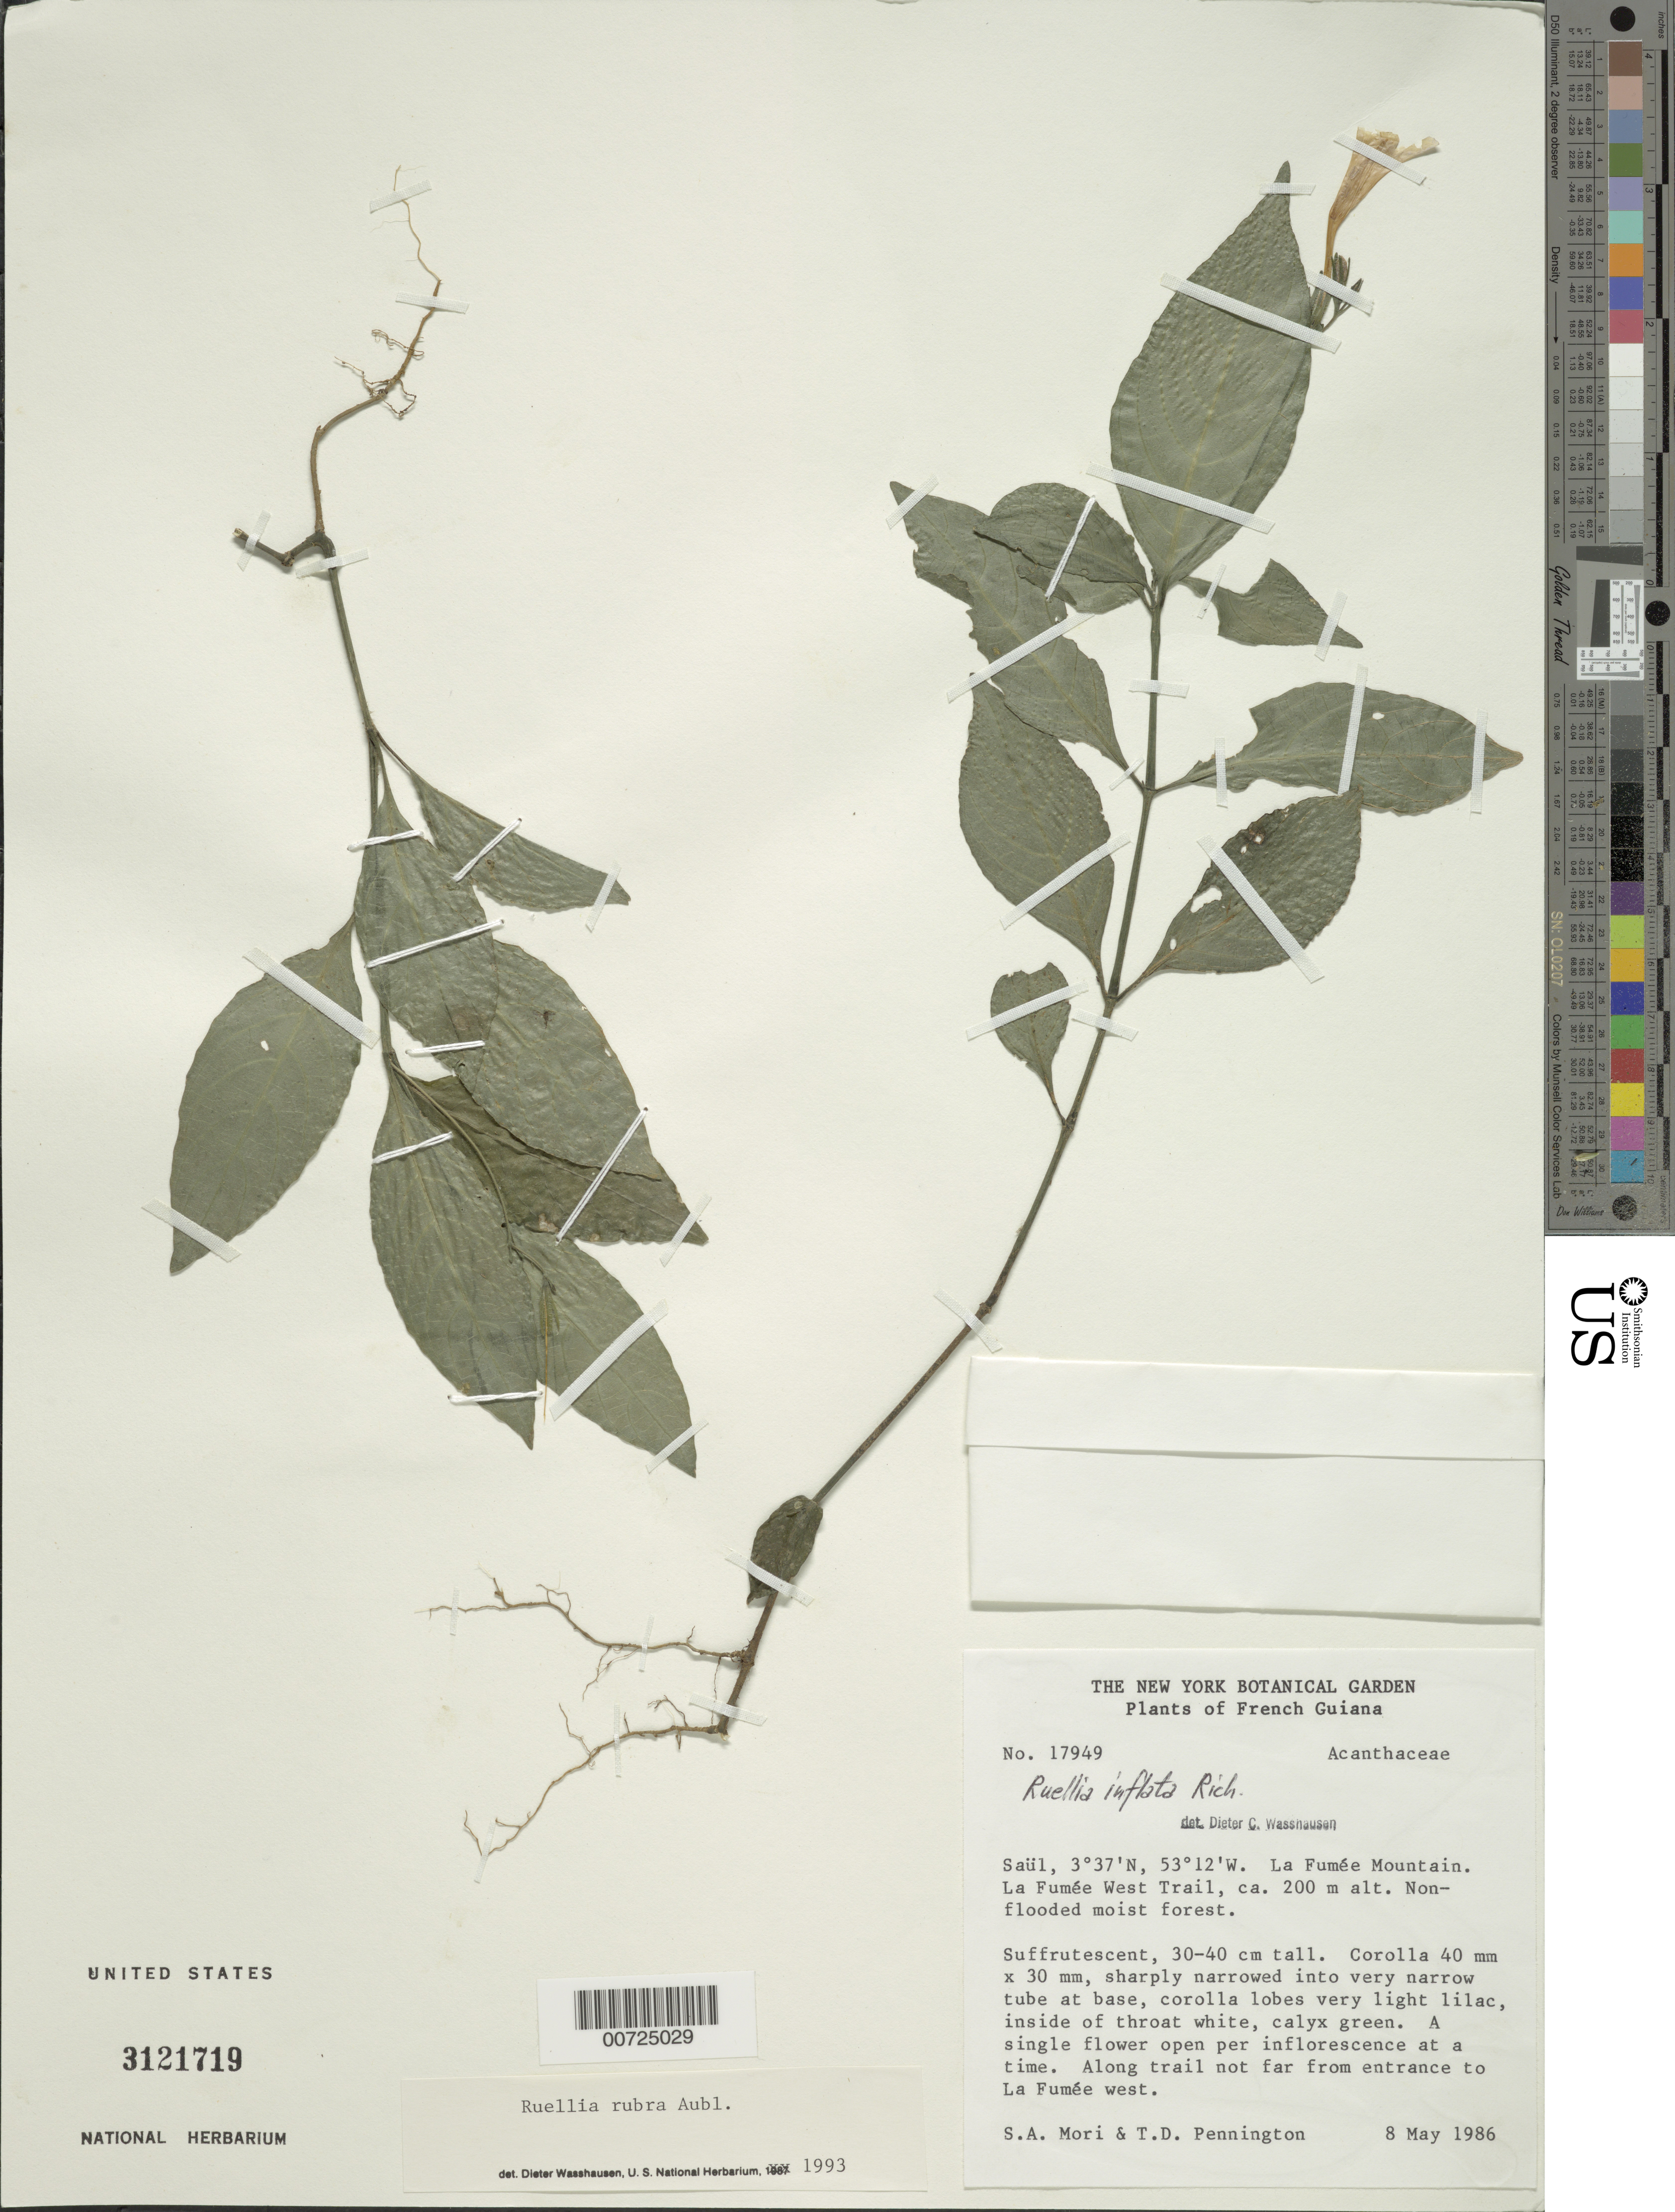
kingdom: Plantae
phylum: Tracheophyta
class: Magnoliopsida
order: Lamiales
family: Acanthaceae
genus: Ruellia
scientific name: Ruellia rubra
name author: Aubl.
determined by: Wasshausen, Dieter C., (BOT), Smithsonian Institution - National Museum of Natural History (UNITED STATES)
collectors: S. Mori & T. D. Pennington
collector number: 17949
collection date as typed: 8-May-86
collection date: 1986-05-08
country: French Guiana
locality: Saül, La Fumée Mountain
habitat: Non-flooded moist forest, along trail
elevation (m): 200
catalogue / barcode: US 3121719